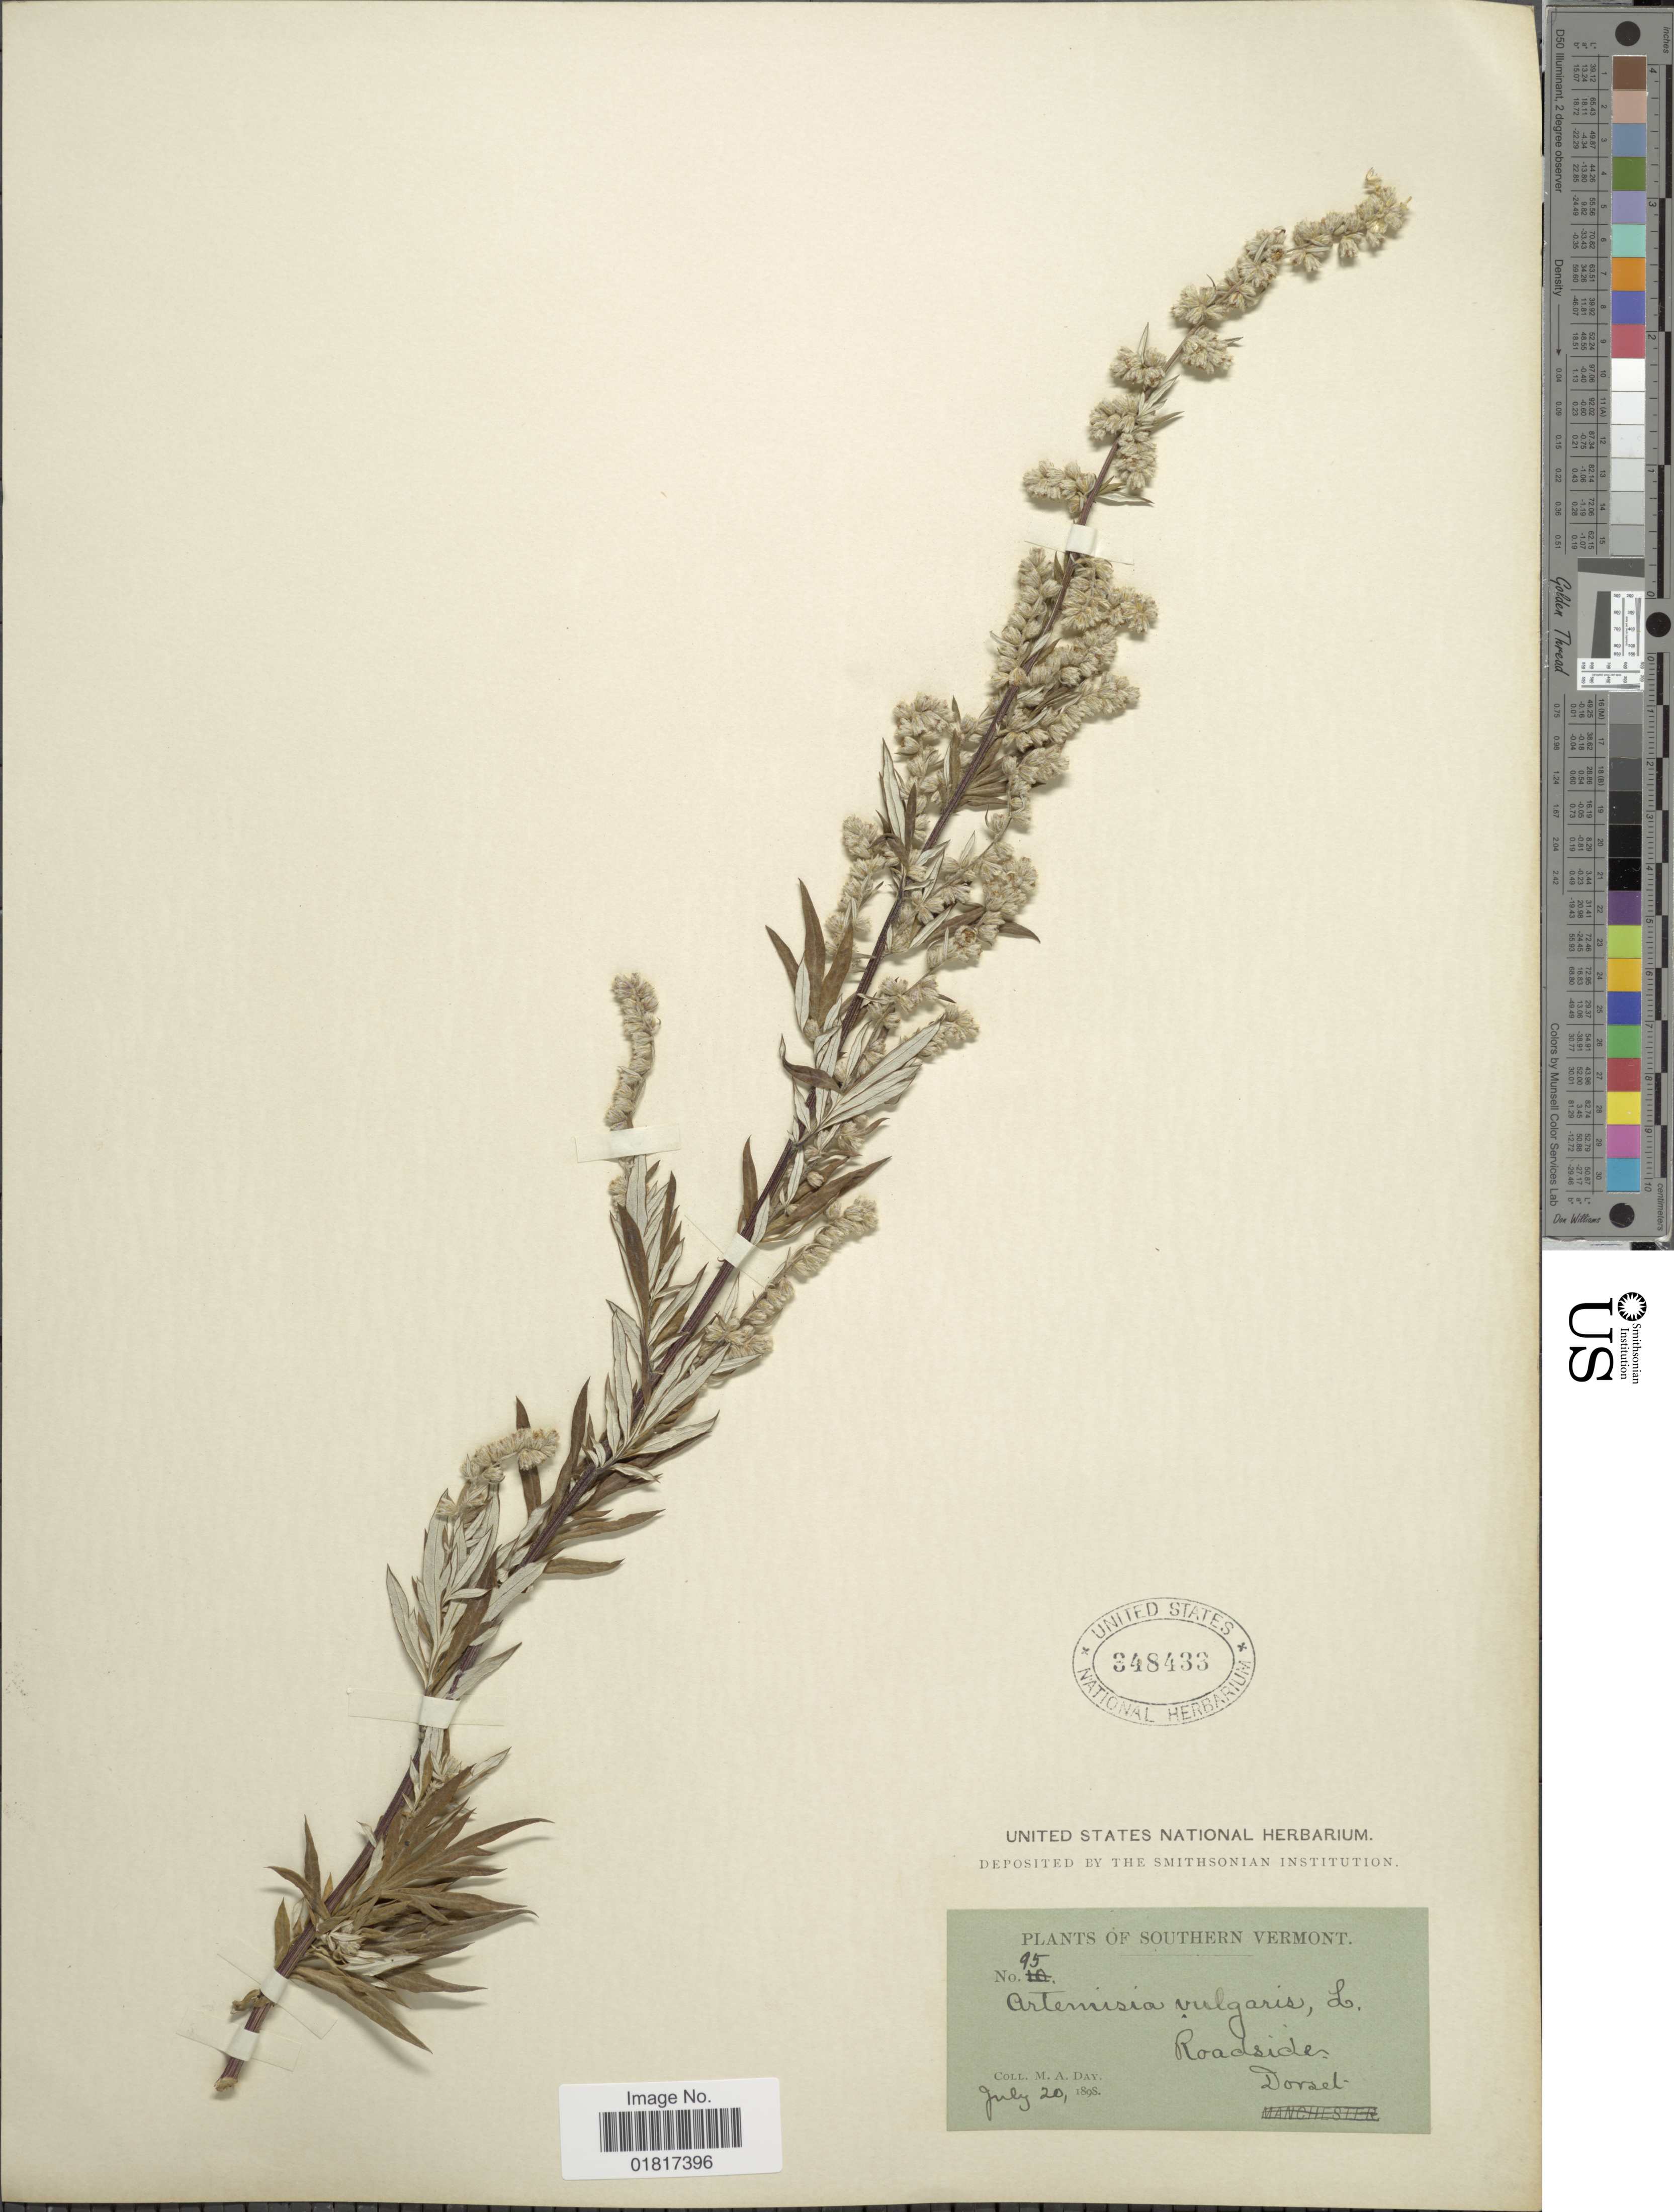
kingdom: Plantae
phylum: Tracheophyta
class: Magnoliopsida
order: Asterales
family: Asteraceae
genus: Artemisia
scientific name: Artemisia vulgaris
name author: L.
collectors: M. Day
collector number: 95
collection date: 1898-07-20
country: United States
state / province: Vermont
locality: Southern Vermont, Roadside, Dorset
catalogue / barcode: US 348433